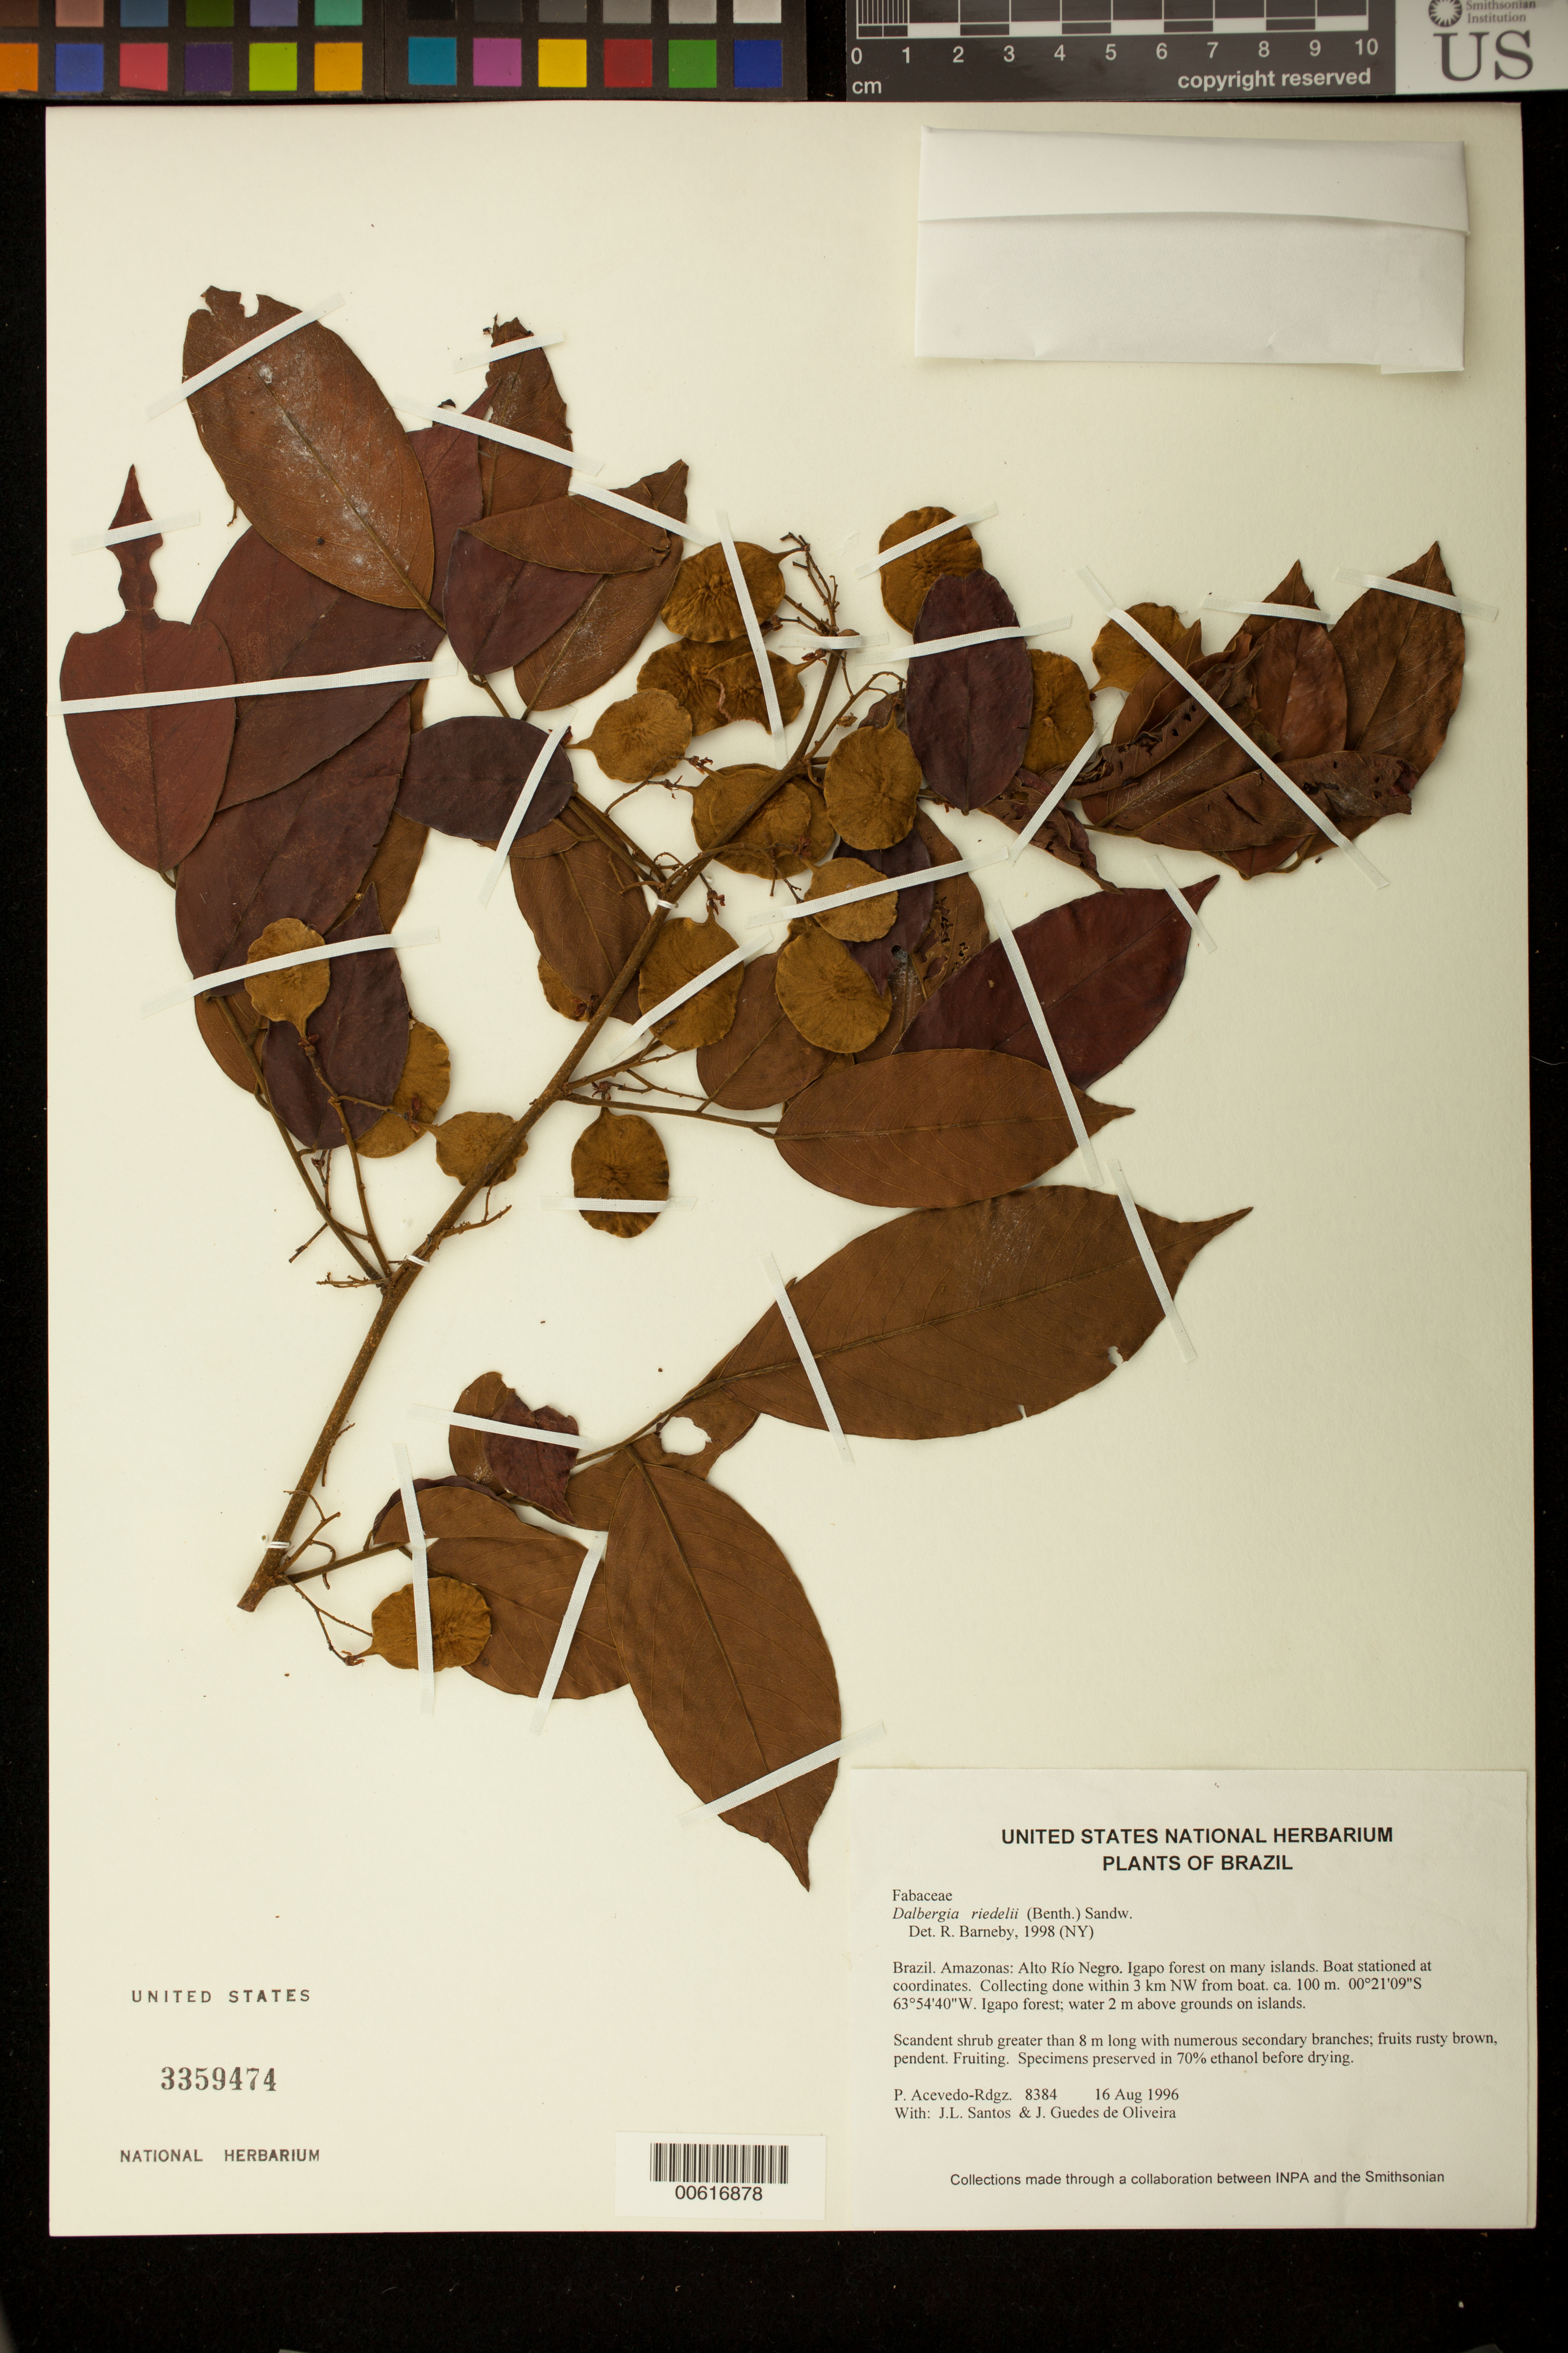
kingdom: Plantae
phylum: Tracheophyta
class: Magnoliopsida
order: Fabales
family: Fabaceae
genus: Dalbergia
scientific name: Dalbergia riedelii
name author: (Benth.) Sandwith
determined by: Barneby, Rupert C., (NY)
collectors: P. Acevedo-Rodr., J. L. Santos & J. Guedes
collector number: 8384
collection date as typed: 16 Aug 1996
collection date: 1996-08-16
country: Brazil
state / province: Amazonas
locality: Amazonas: Alto Río Negro. Igapo forest on many islands. Boat stationed at coordinates. Collecting done within 3 km NW from boat.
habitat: Igapo forest; water 2 m above grounds on islands.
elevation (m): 100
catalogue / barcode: US 3359474